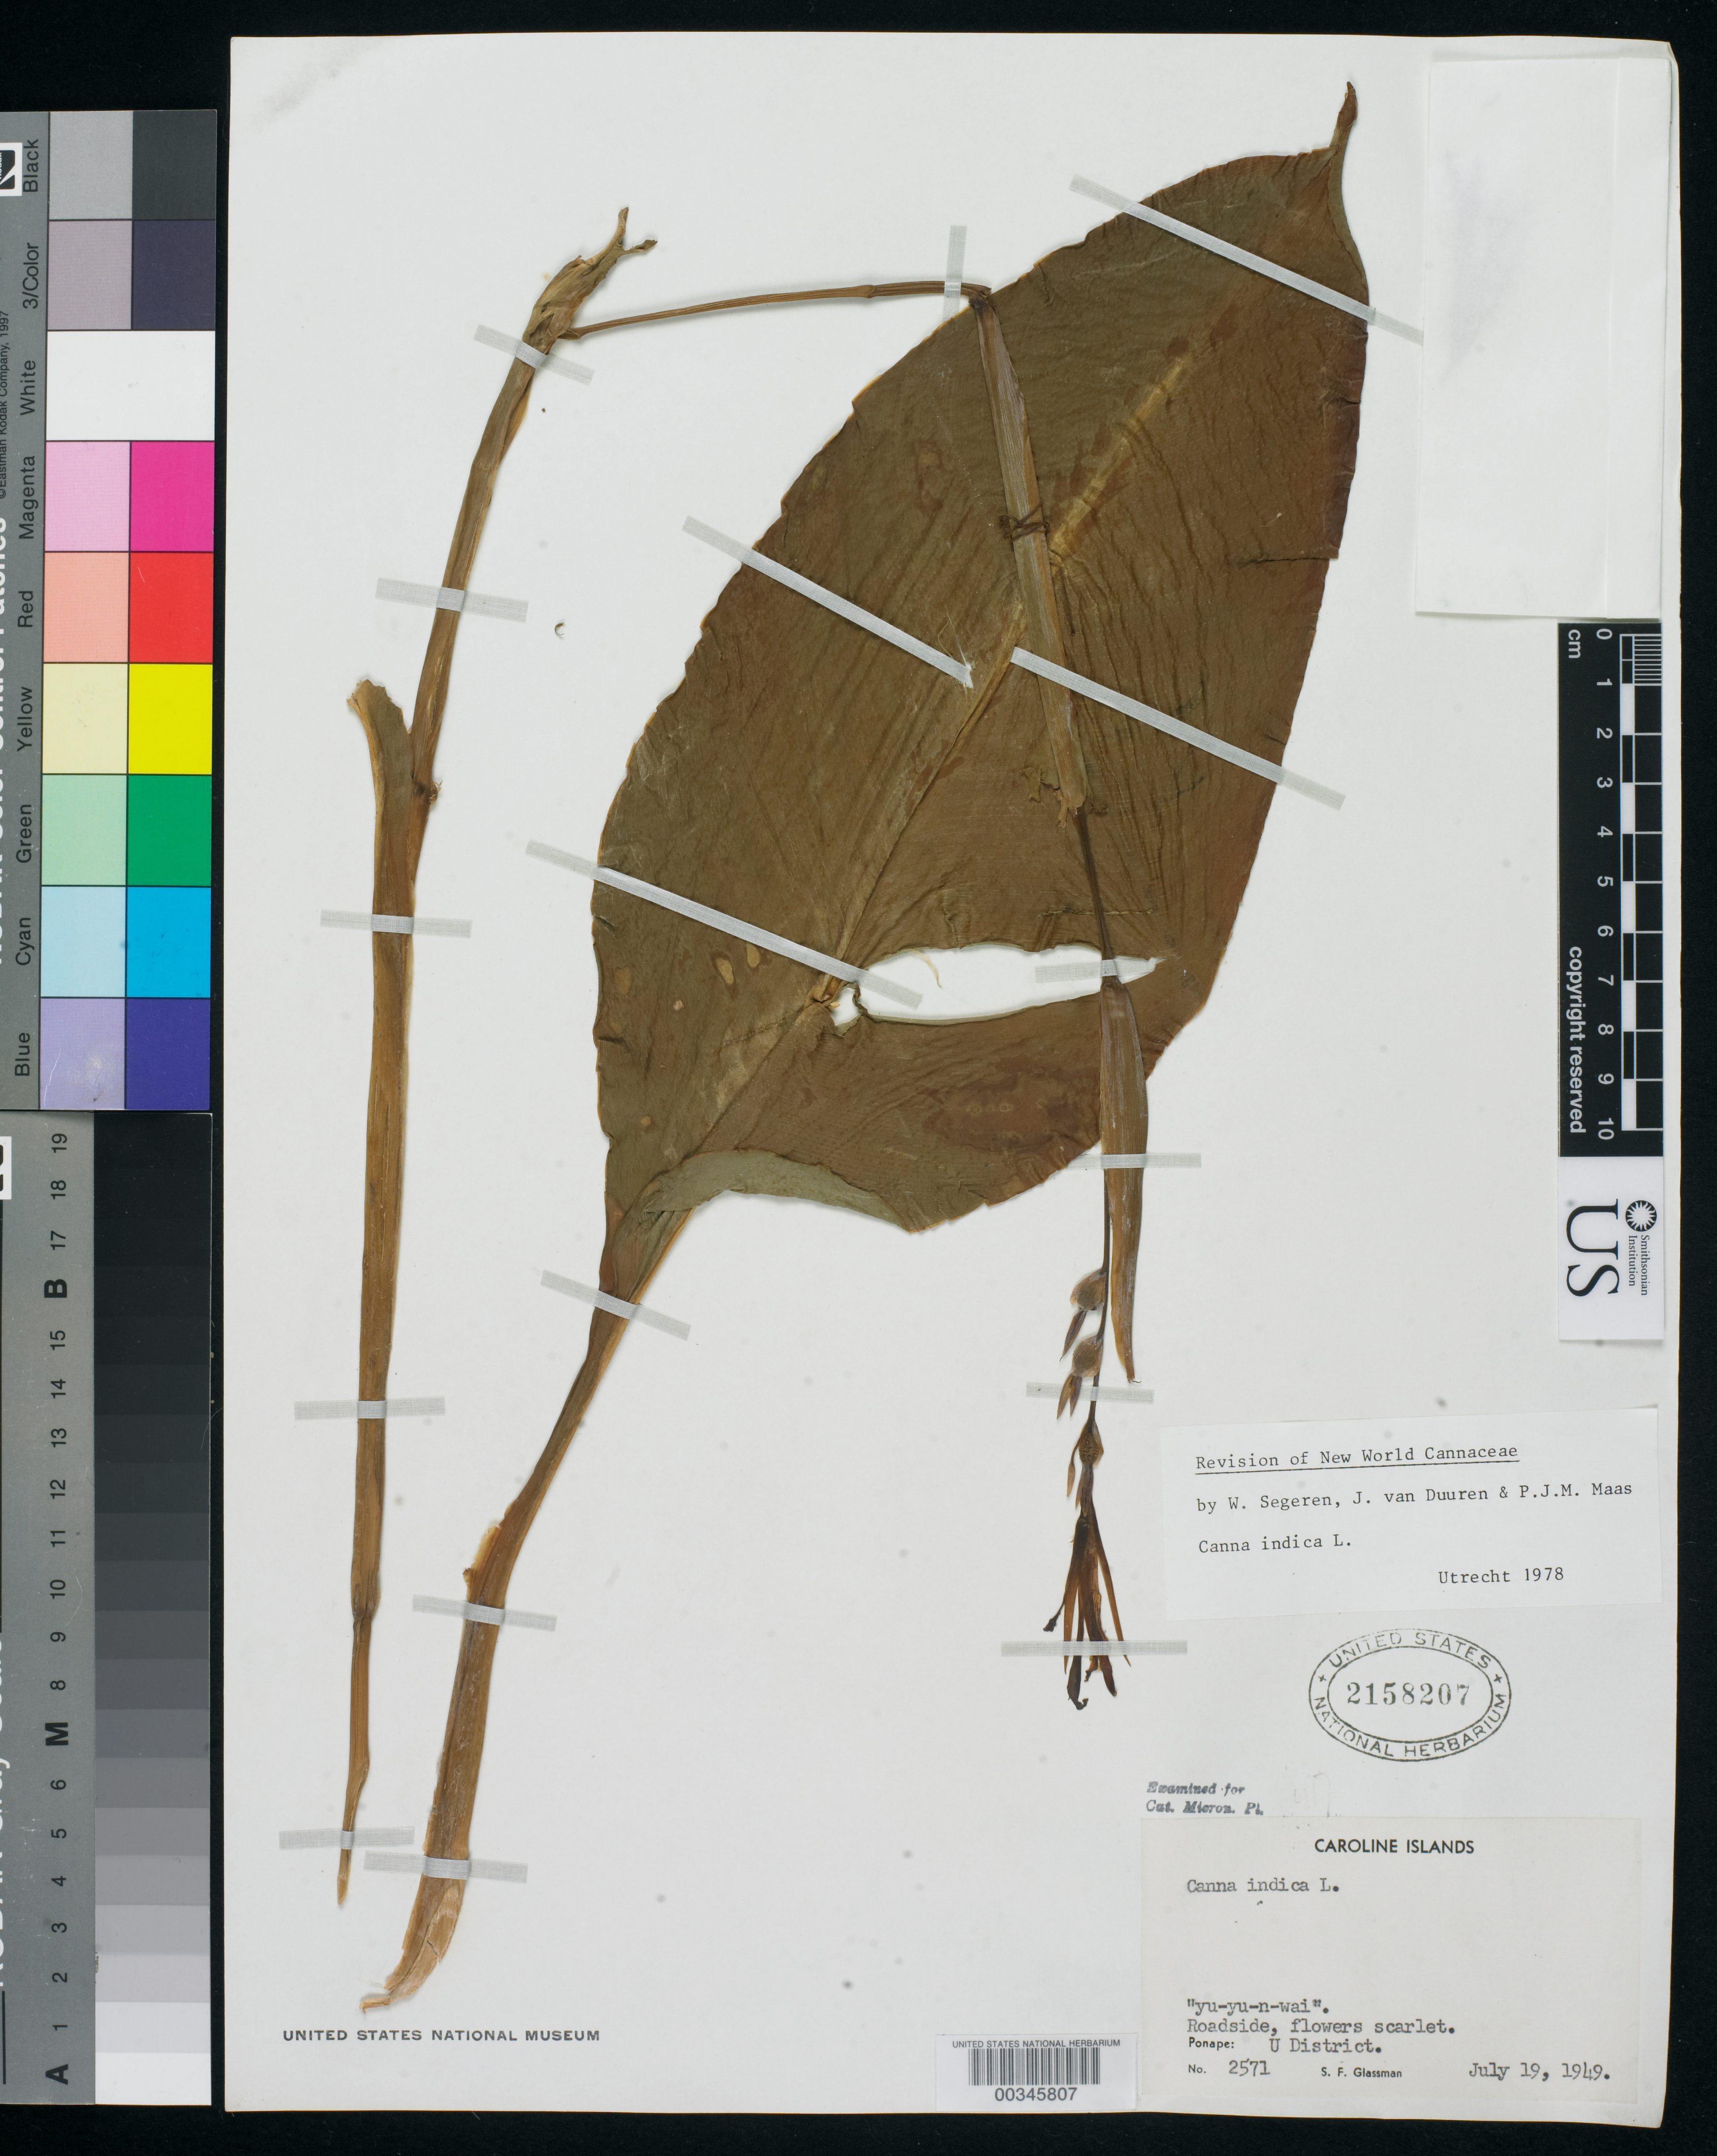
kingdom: Plantae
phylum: Tracheophyta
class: Liliopsida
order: Zingiberales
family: Cannaceae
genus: Canna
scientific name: Canna indica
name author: L.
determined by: Segeren, W.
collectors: S. F. Glassman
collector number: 2571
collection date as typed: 19 Jul 1949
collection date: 1949-07-19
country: Micronesia, Federated States of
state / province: Pohnpei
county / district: Uh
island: Pohnpei [Ponape]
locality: Caroline Islands, Ponape: U district [= uh district]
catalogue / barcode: US 2158207